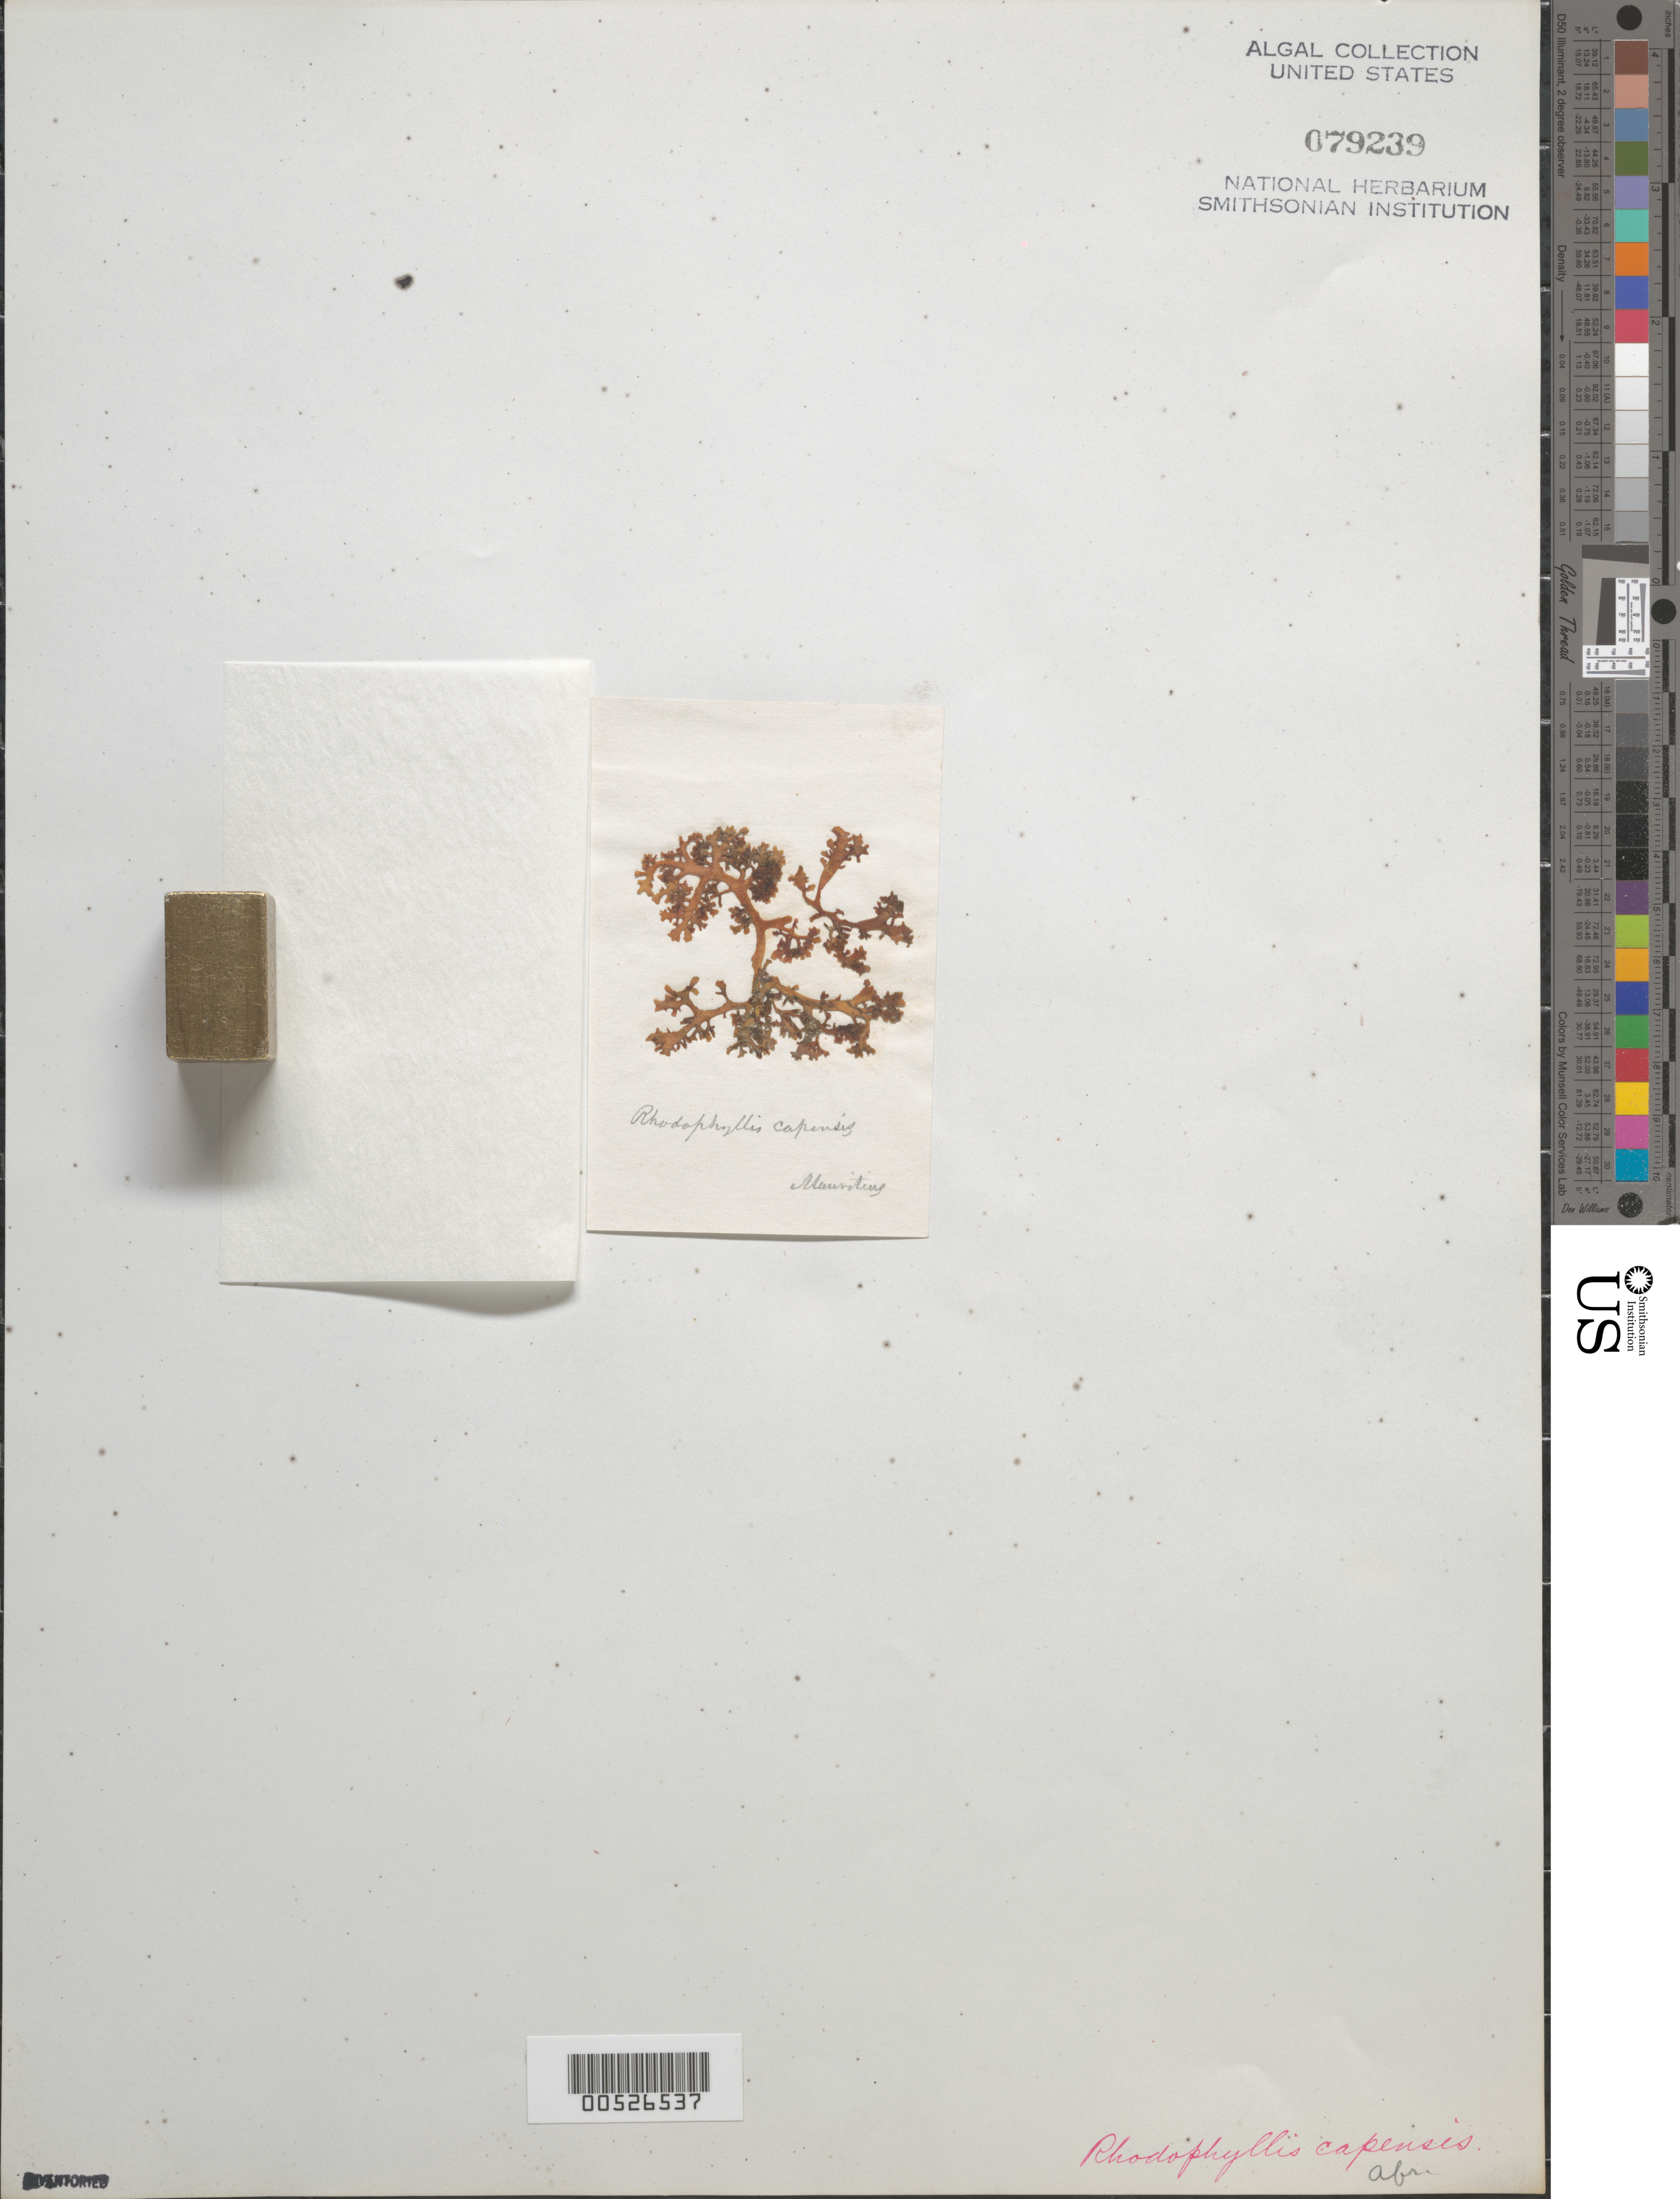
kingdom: Plantae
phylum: Rhodophyta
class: Florideophyceae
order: Gigartinales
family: Cystocloniaceae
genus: Rhodophyllis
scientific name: Rhodophyllis reptans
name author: (Suhr) Papenf.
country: Mauritius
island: Mauritius Island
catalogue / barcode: US 79239